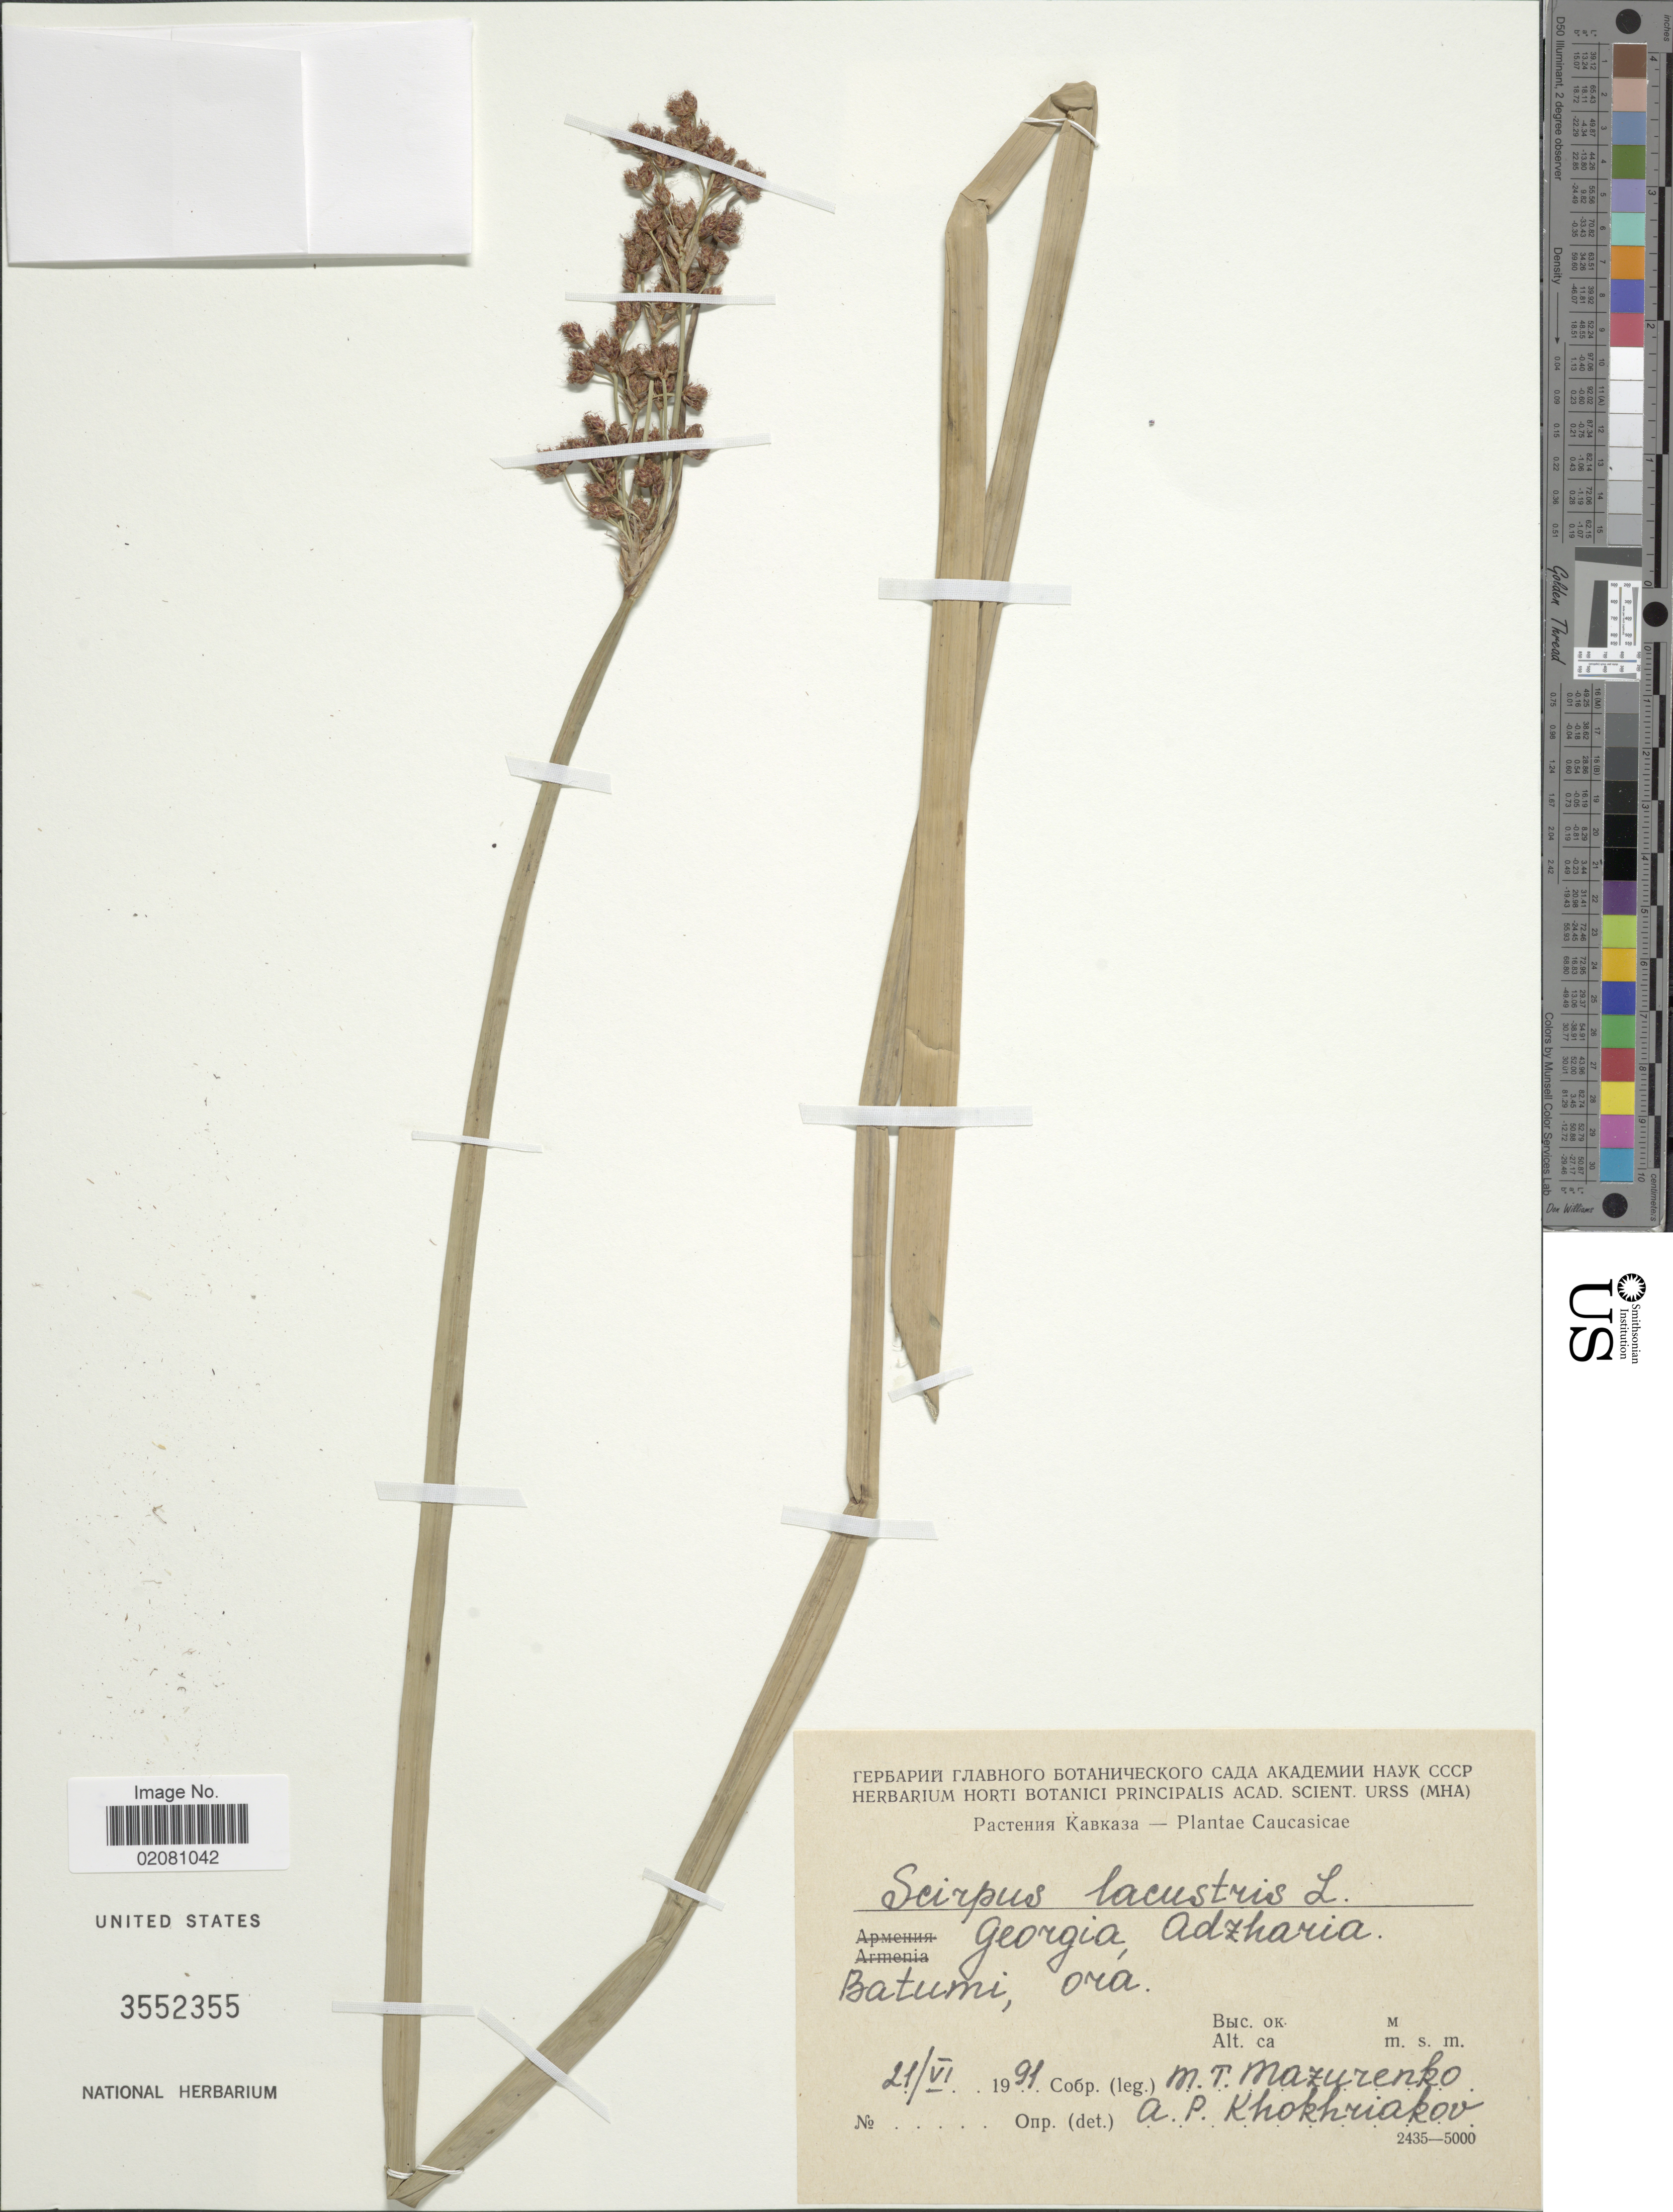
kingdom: Plantae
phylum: Tracheophyta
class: Liliopsida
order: Poales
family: Cyperaceae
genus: Schoenoplectus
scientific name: Schoenoplectus lacustris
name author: (L.) Palla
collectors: M. Mazurenko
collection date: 1989-04-21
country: Georgia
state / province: Adzharia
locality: Batumi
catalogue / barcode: US 3552355